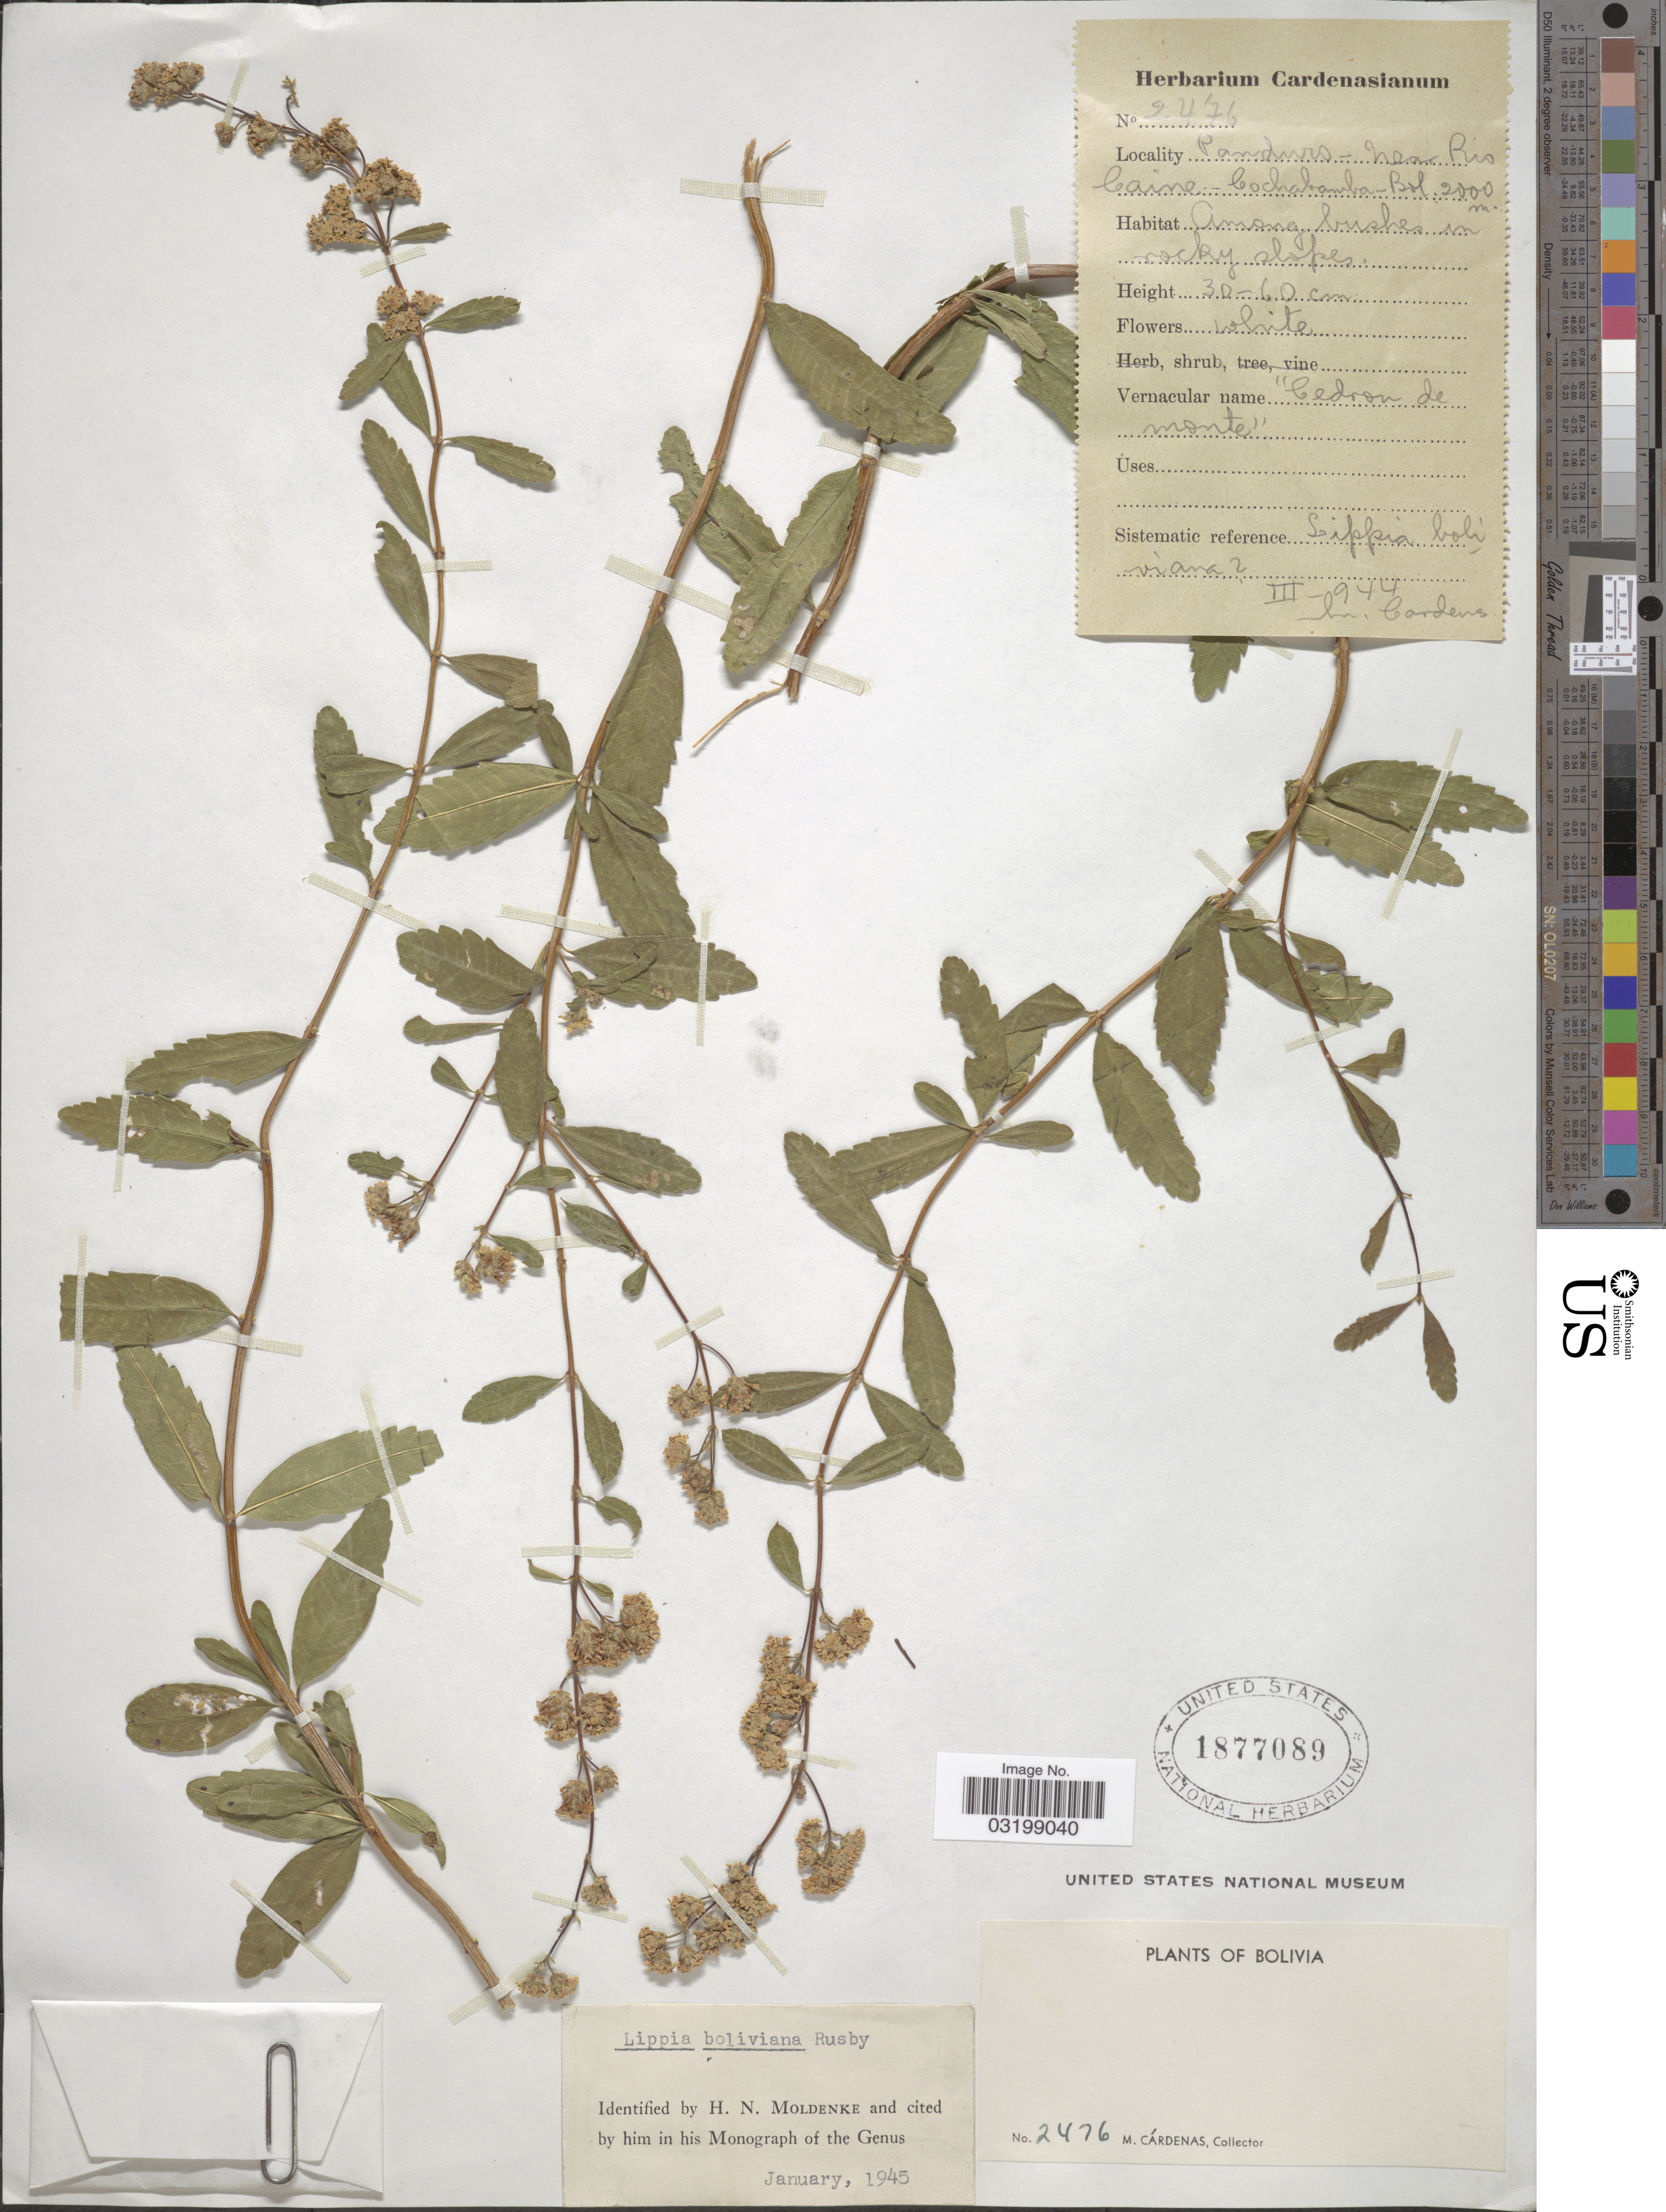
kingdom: Plantae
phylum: Tracheophyta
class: Magnoliopsida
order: Lamiales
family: Verbenaceae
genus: Lippia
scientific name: Lippia integrifolia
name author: (Griseb.) Hieron.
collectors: M. Cárdenas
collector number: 2476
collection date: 1944-03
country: Bolivia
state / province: Cochabamba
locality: Panduro - near Rio Caine.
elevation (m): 2000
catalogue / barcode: US 1877089